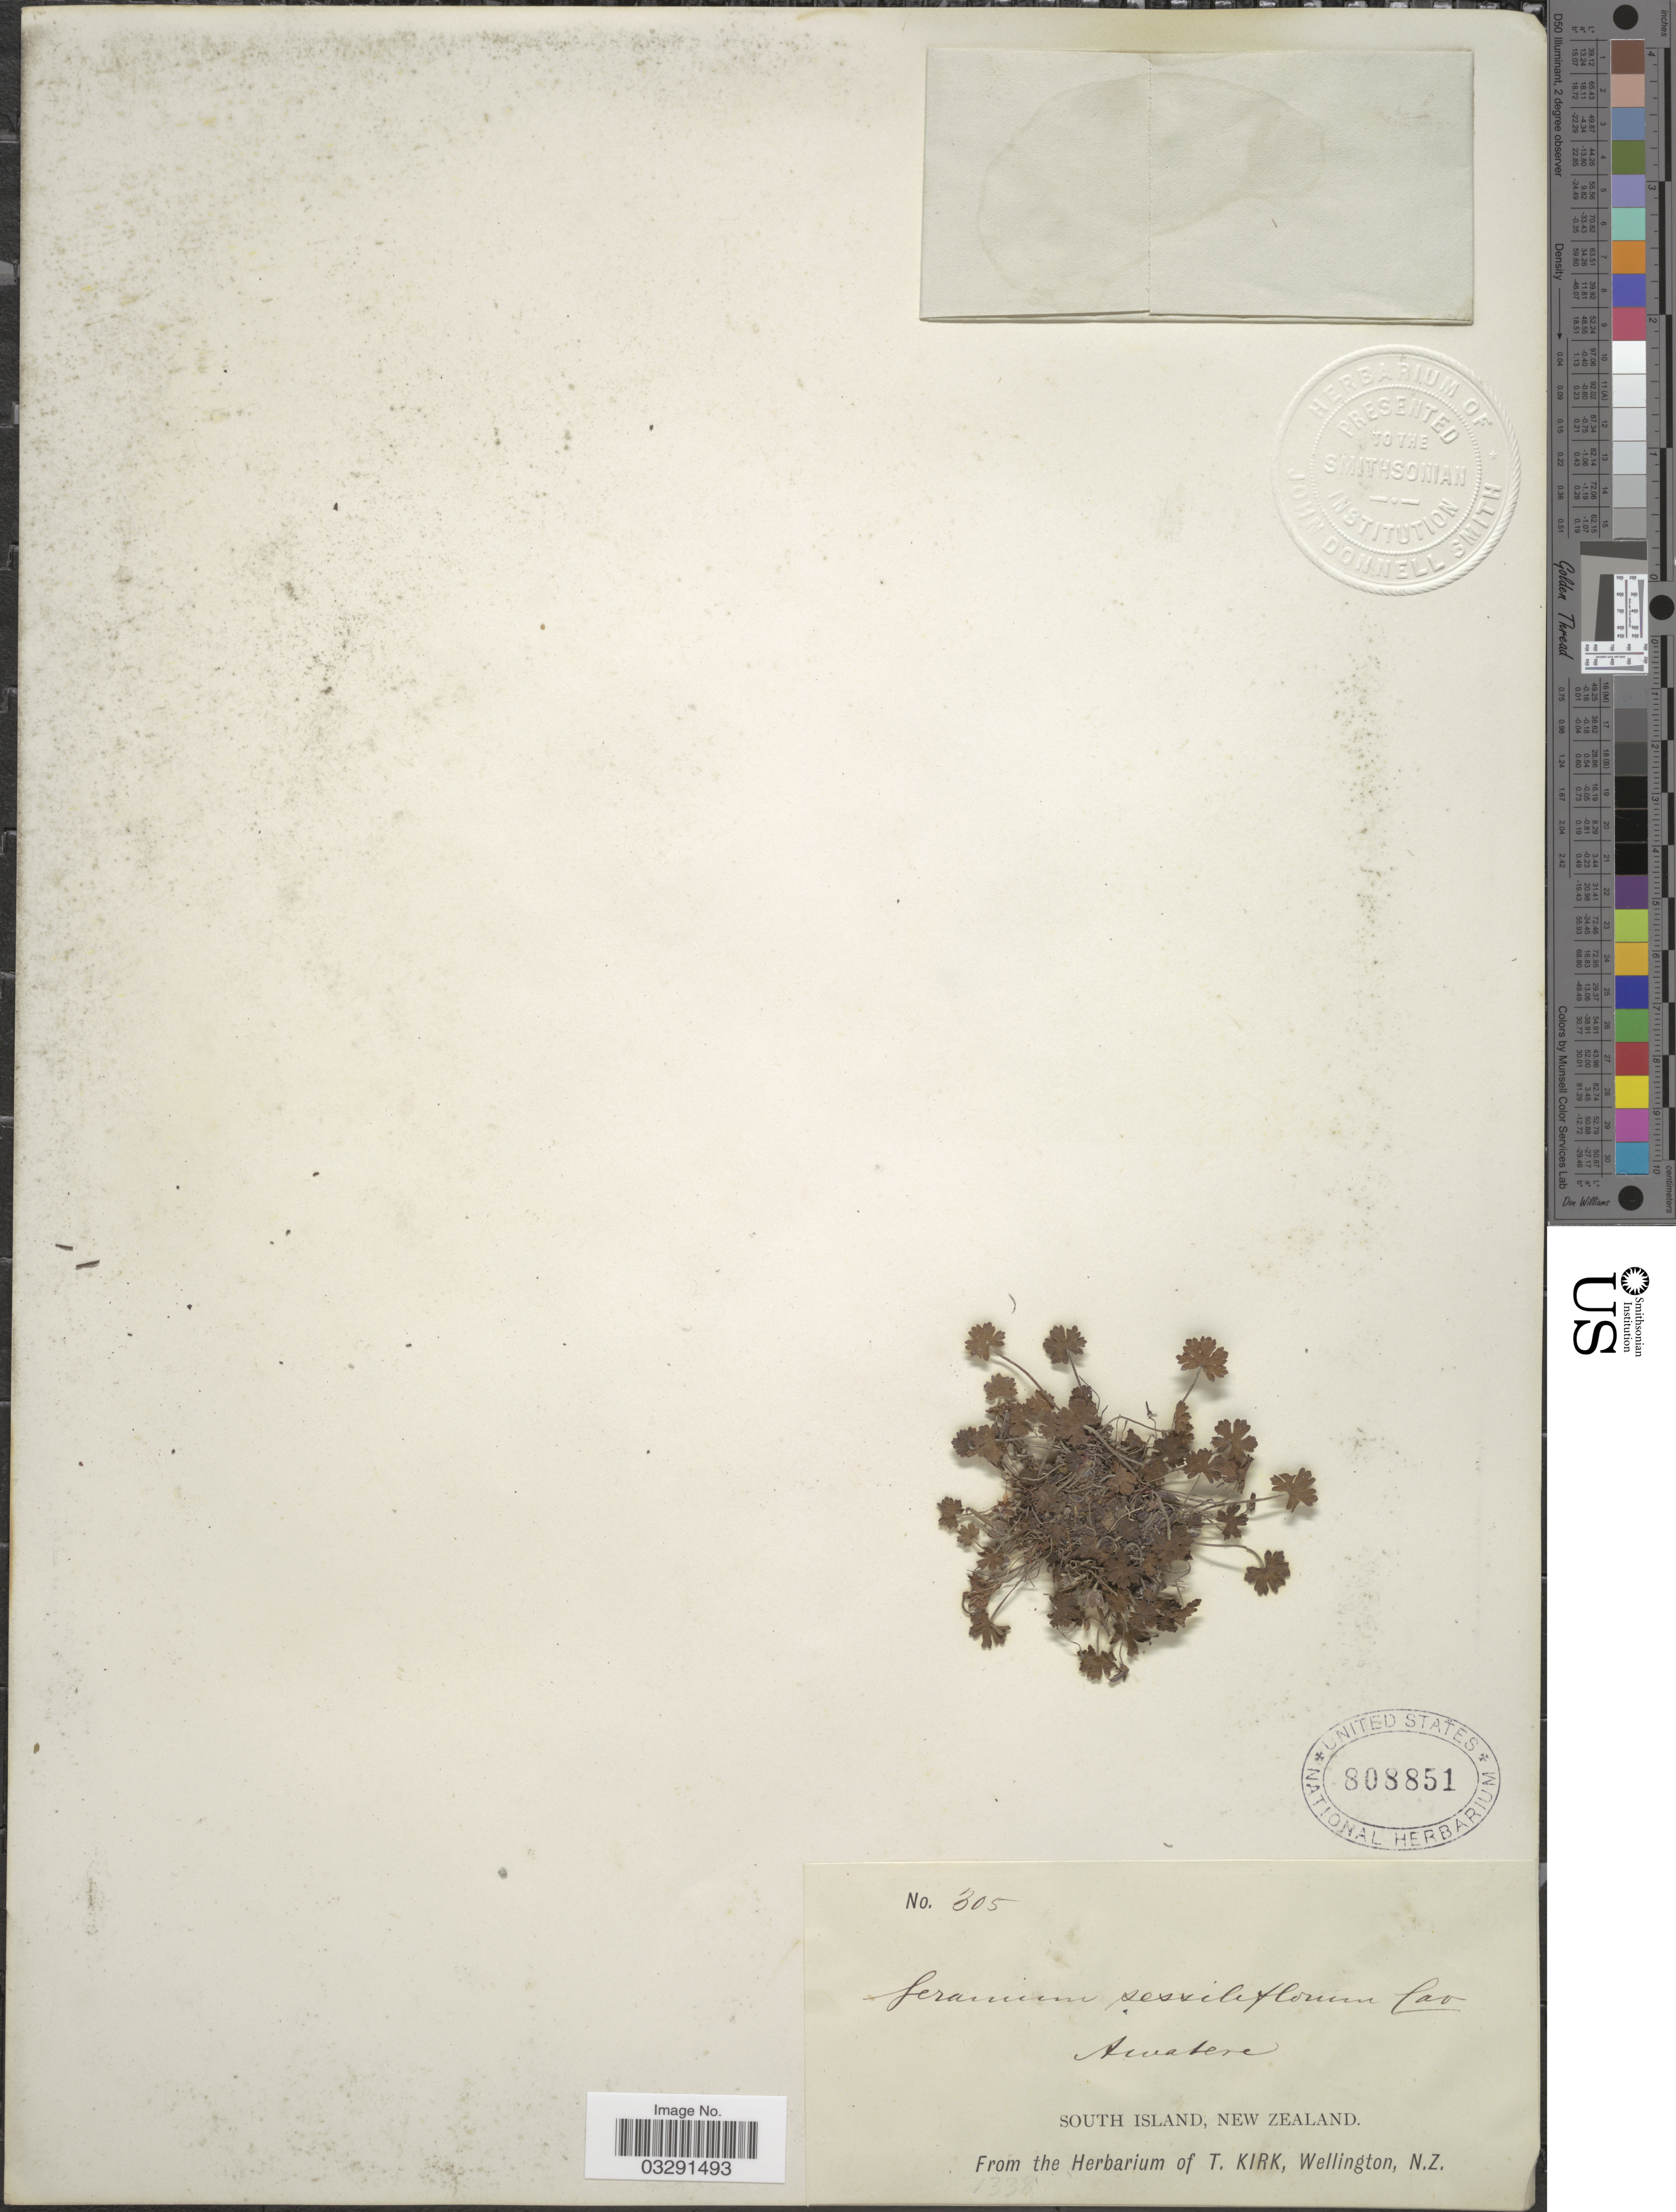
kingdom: Plantae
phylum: Tracheophyta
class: Magnoliopsida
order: Geraniales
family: Geraniaceae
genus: Geranium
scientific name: Geranium sessiliflorum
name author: Cav.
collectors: ex herb. T. Kirk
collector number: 305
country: New Zealand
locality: Awatere. South Island.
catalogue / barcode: US 808851